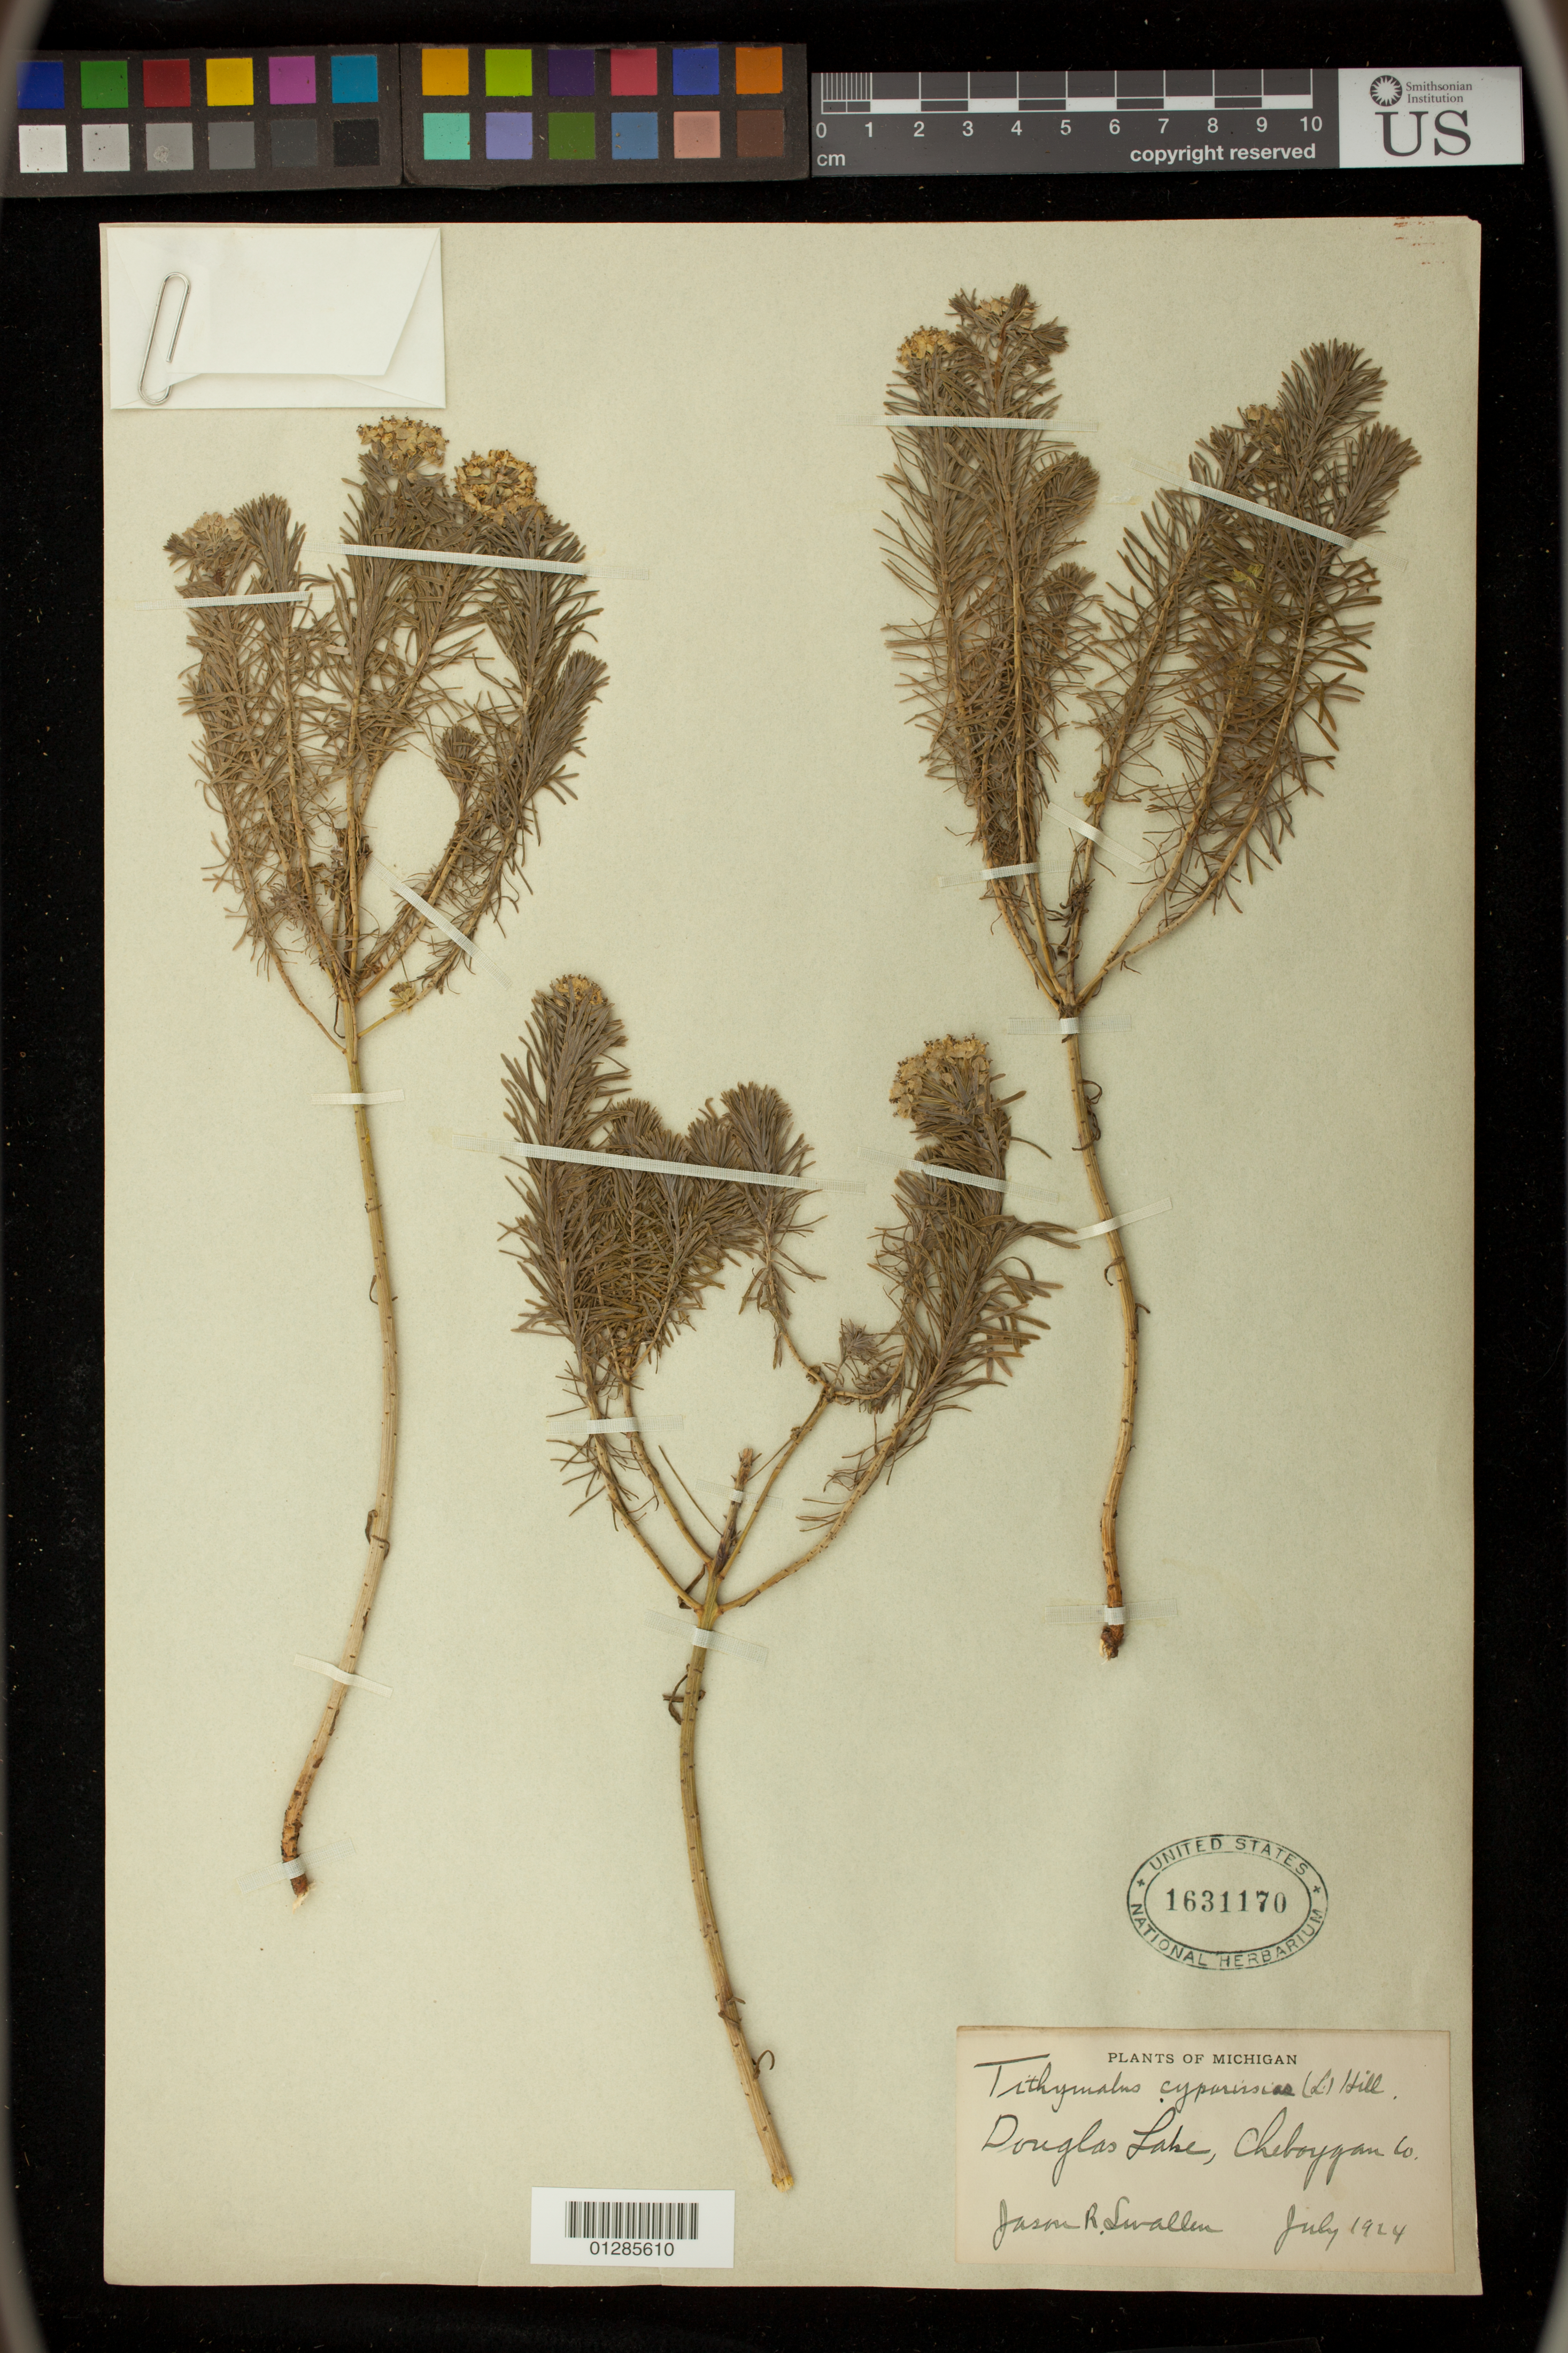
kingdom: Plantae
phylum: Tracheophyta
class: Magnoliopsida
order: Malpighiales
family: Euphorbiaceae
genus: Euphorbia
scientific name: Euphorbia cyparissias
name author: L.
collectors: J. R. Swallen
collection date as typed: Jul 1924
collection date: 1924-07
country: United States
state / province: Michigan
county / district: Cheboygan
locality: Douglas lake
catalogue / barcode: US 1631170